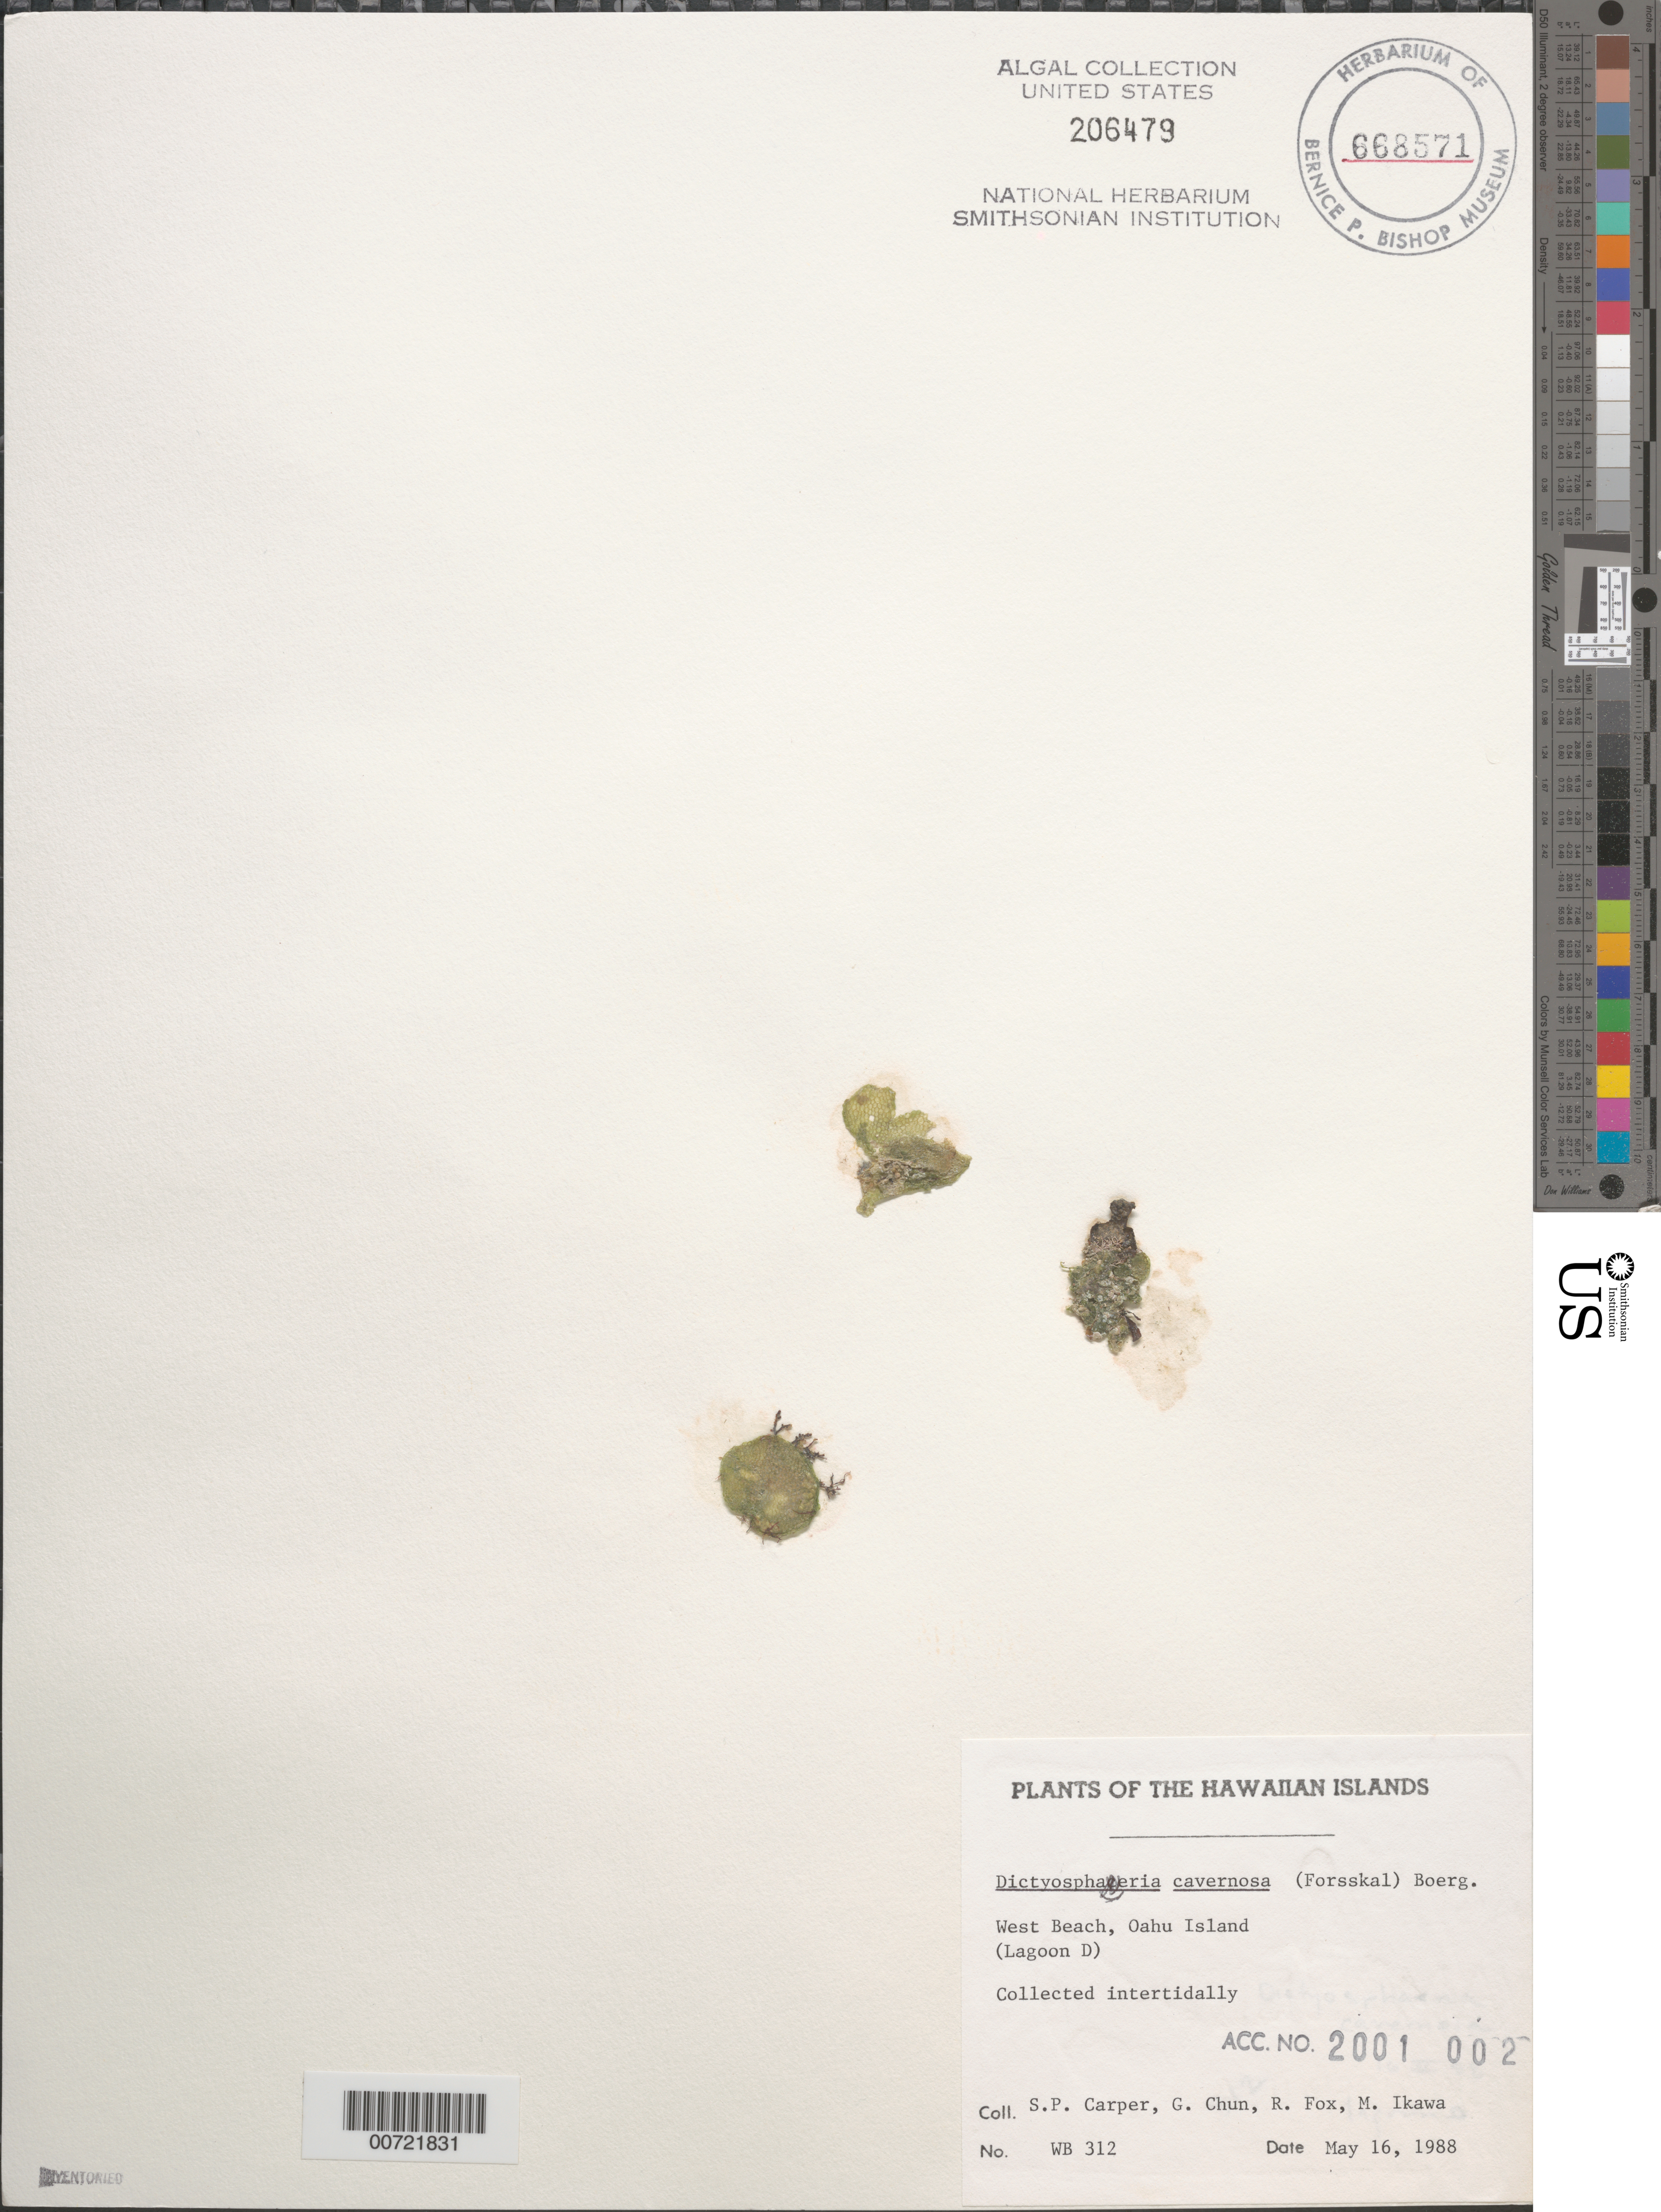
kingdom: Plantae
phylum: Chlorophyta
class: Ulvophyceae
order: Siphonocladales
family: Siphonocladaceae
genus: Dictyosphaeria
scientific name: Dictyosphaeria cavernosa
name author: (Forssk.) Børgesen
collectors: S. Carper, G. Chun, R. Fox & M. Ikawa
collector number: WB 312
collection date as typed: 16 May 1988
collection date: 1988-05-16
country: United States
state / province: Hawaii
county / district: Honolulu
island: Oahu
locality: West Beach (Lagoon D)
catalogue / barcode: US 206479